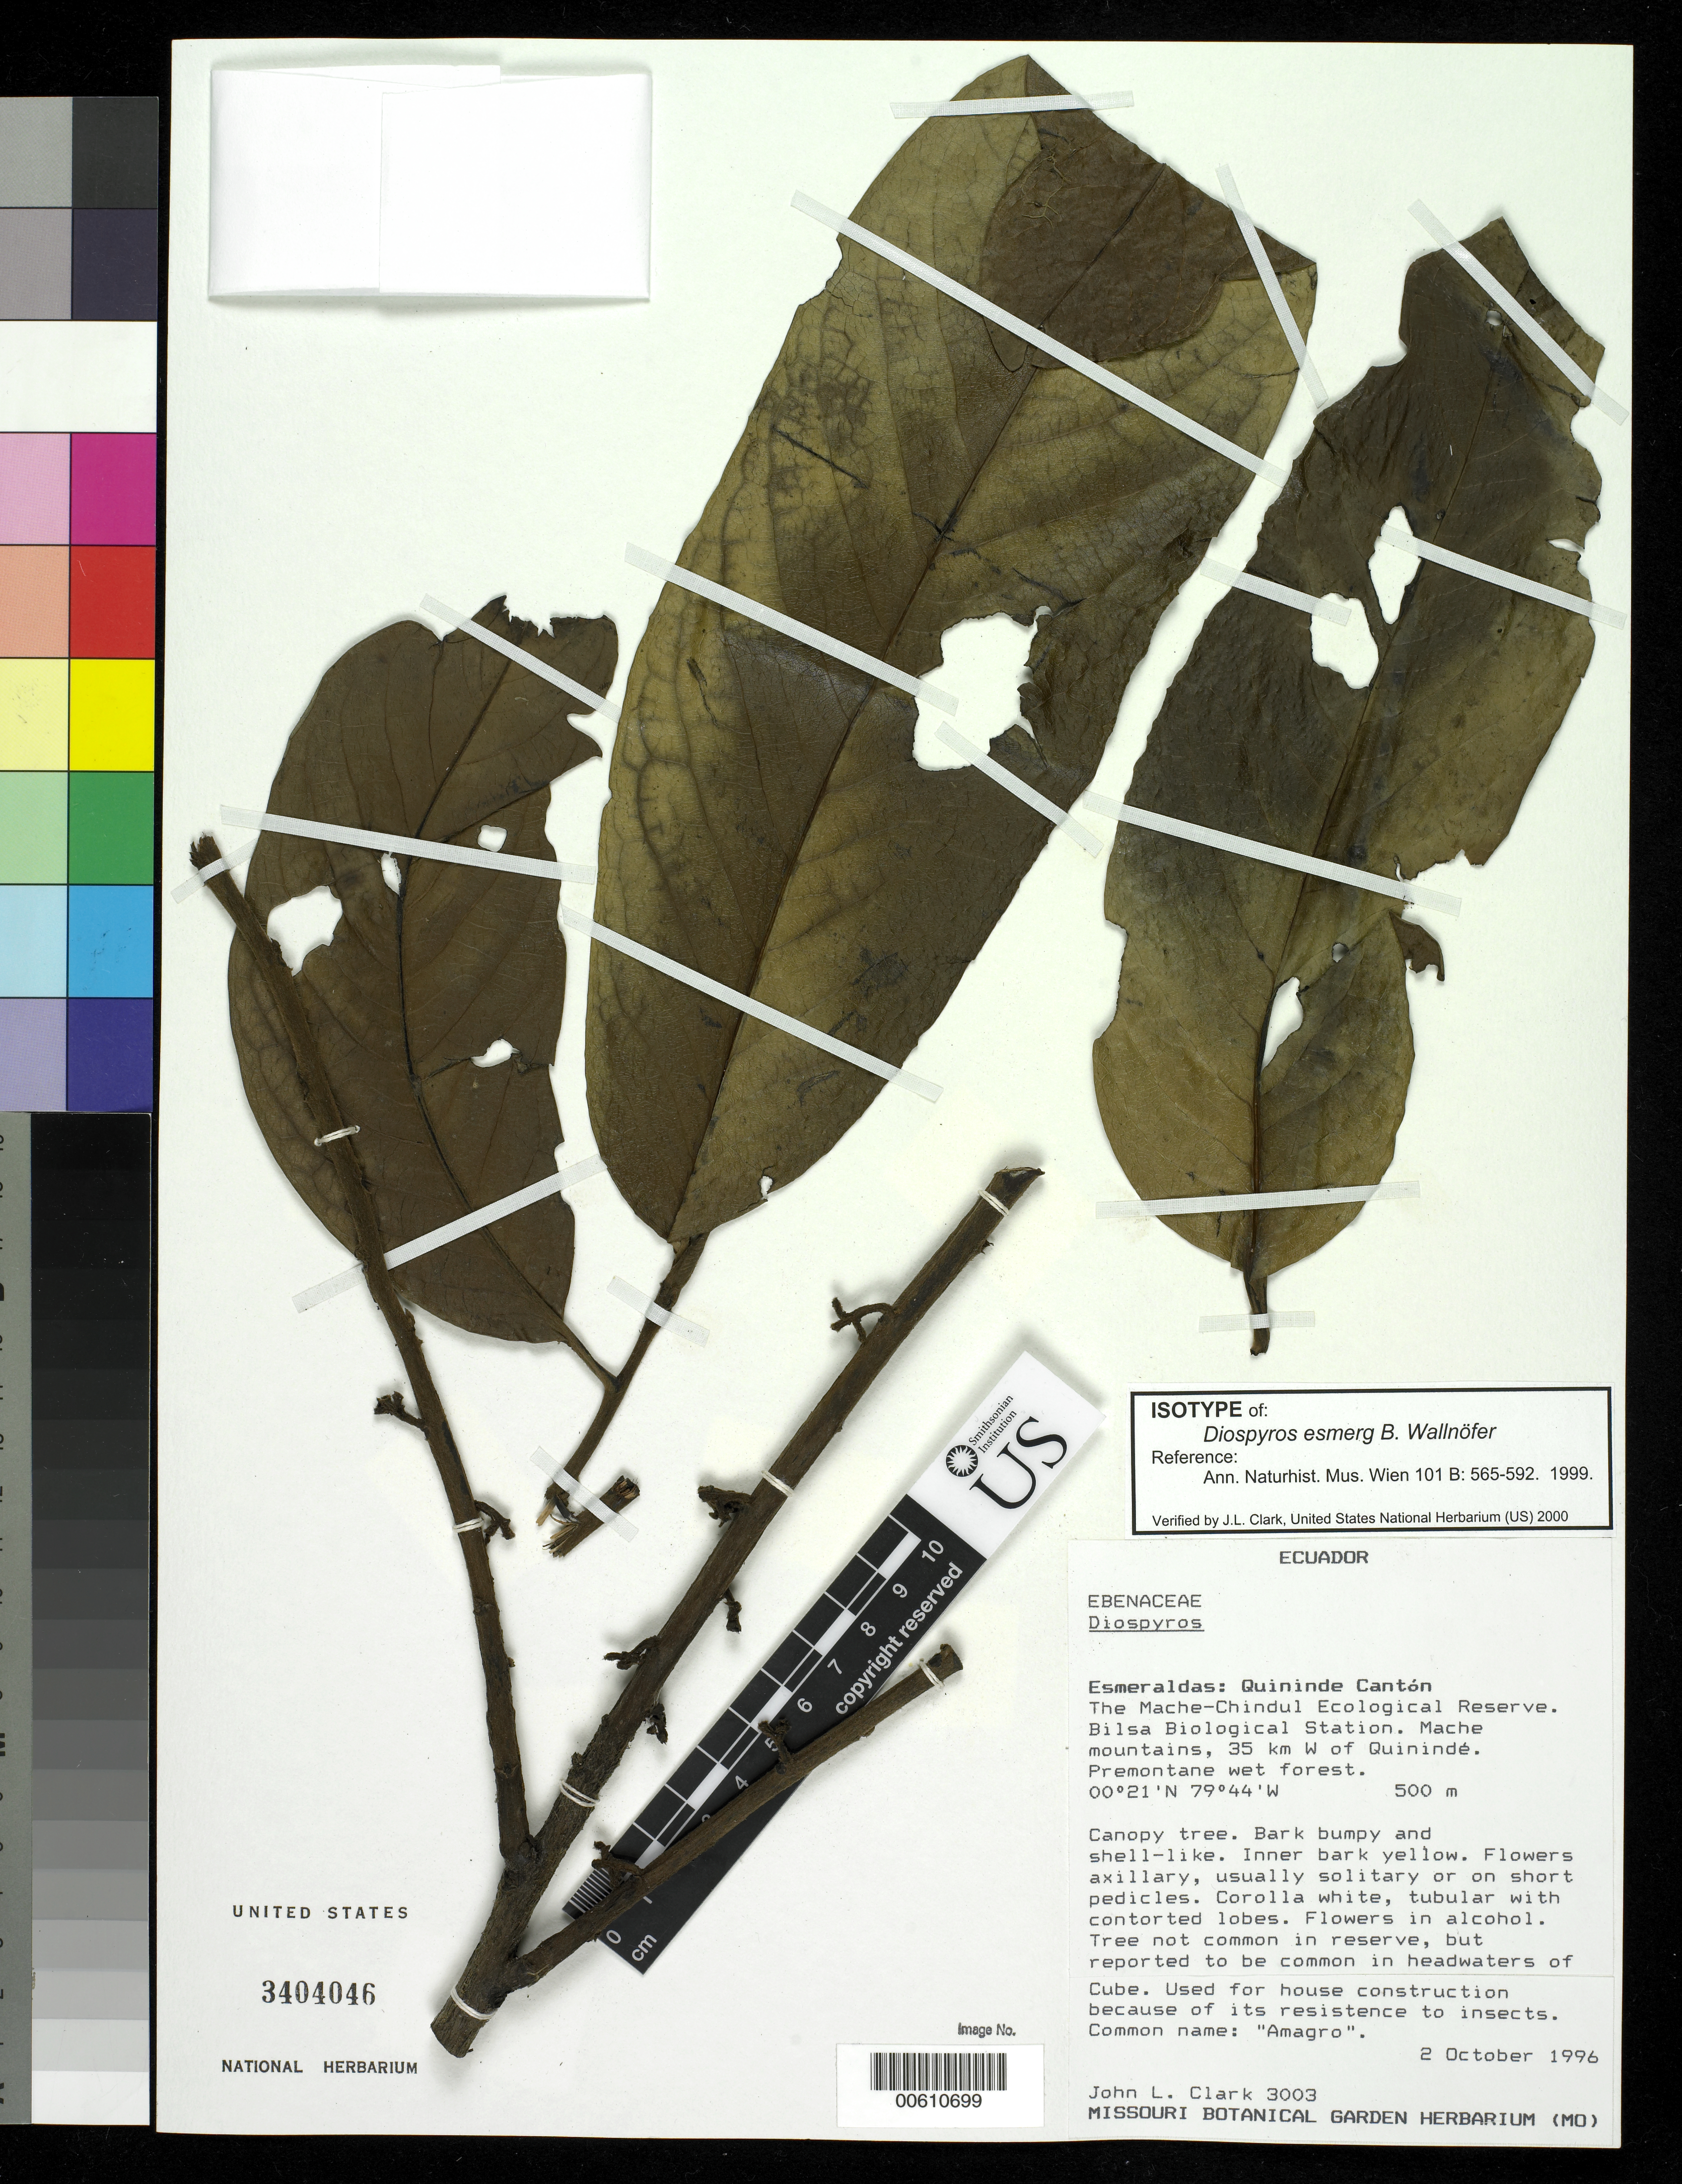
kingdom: Plantae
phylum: Tracheophyta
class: Magnoliopsida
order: Ericales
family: Ebenaceae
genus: Diospyros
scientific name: Diospyros esmereg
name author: B. Walln.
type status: Isotype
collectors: J. L. Clark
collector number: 3003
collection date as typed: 02 Oct 1996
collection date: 1996-10-02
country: Ecuador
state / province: Esmeraldas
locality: Quininde Cantón. The Mache-Chindul Ecological Reserve. Bilsa Biological Station. Mache Mtns., 35 km W of Quininde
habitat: Premontane wet forest.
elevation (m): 500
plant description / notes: Common name: Amagro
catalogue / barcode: US 3404046